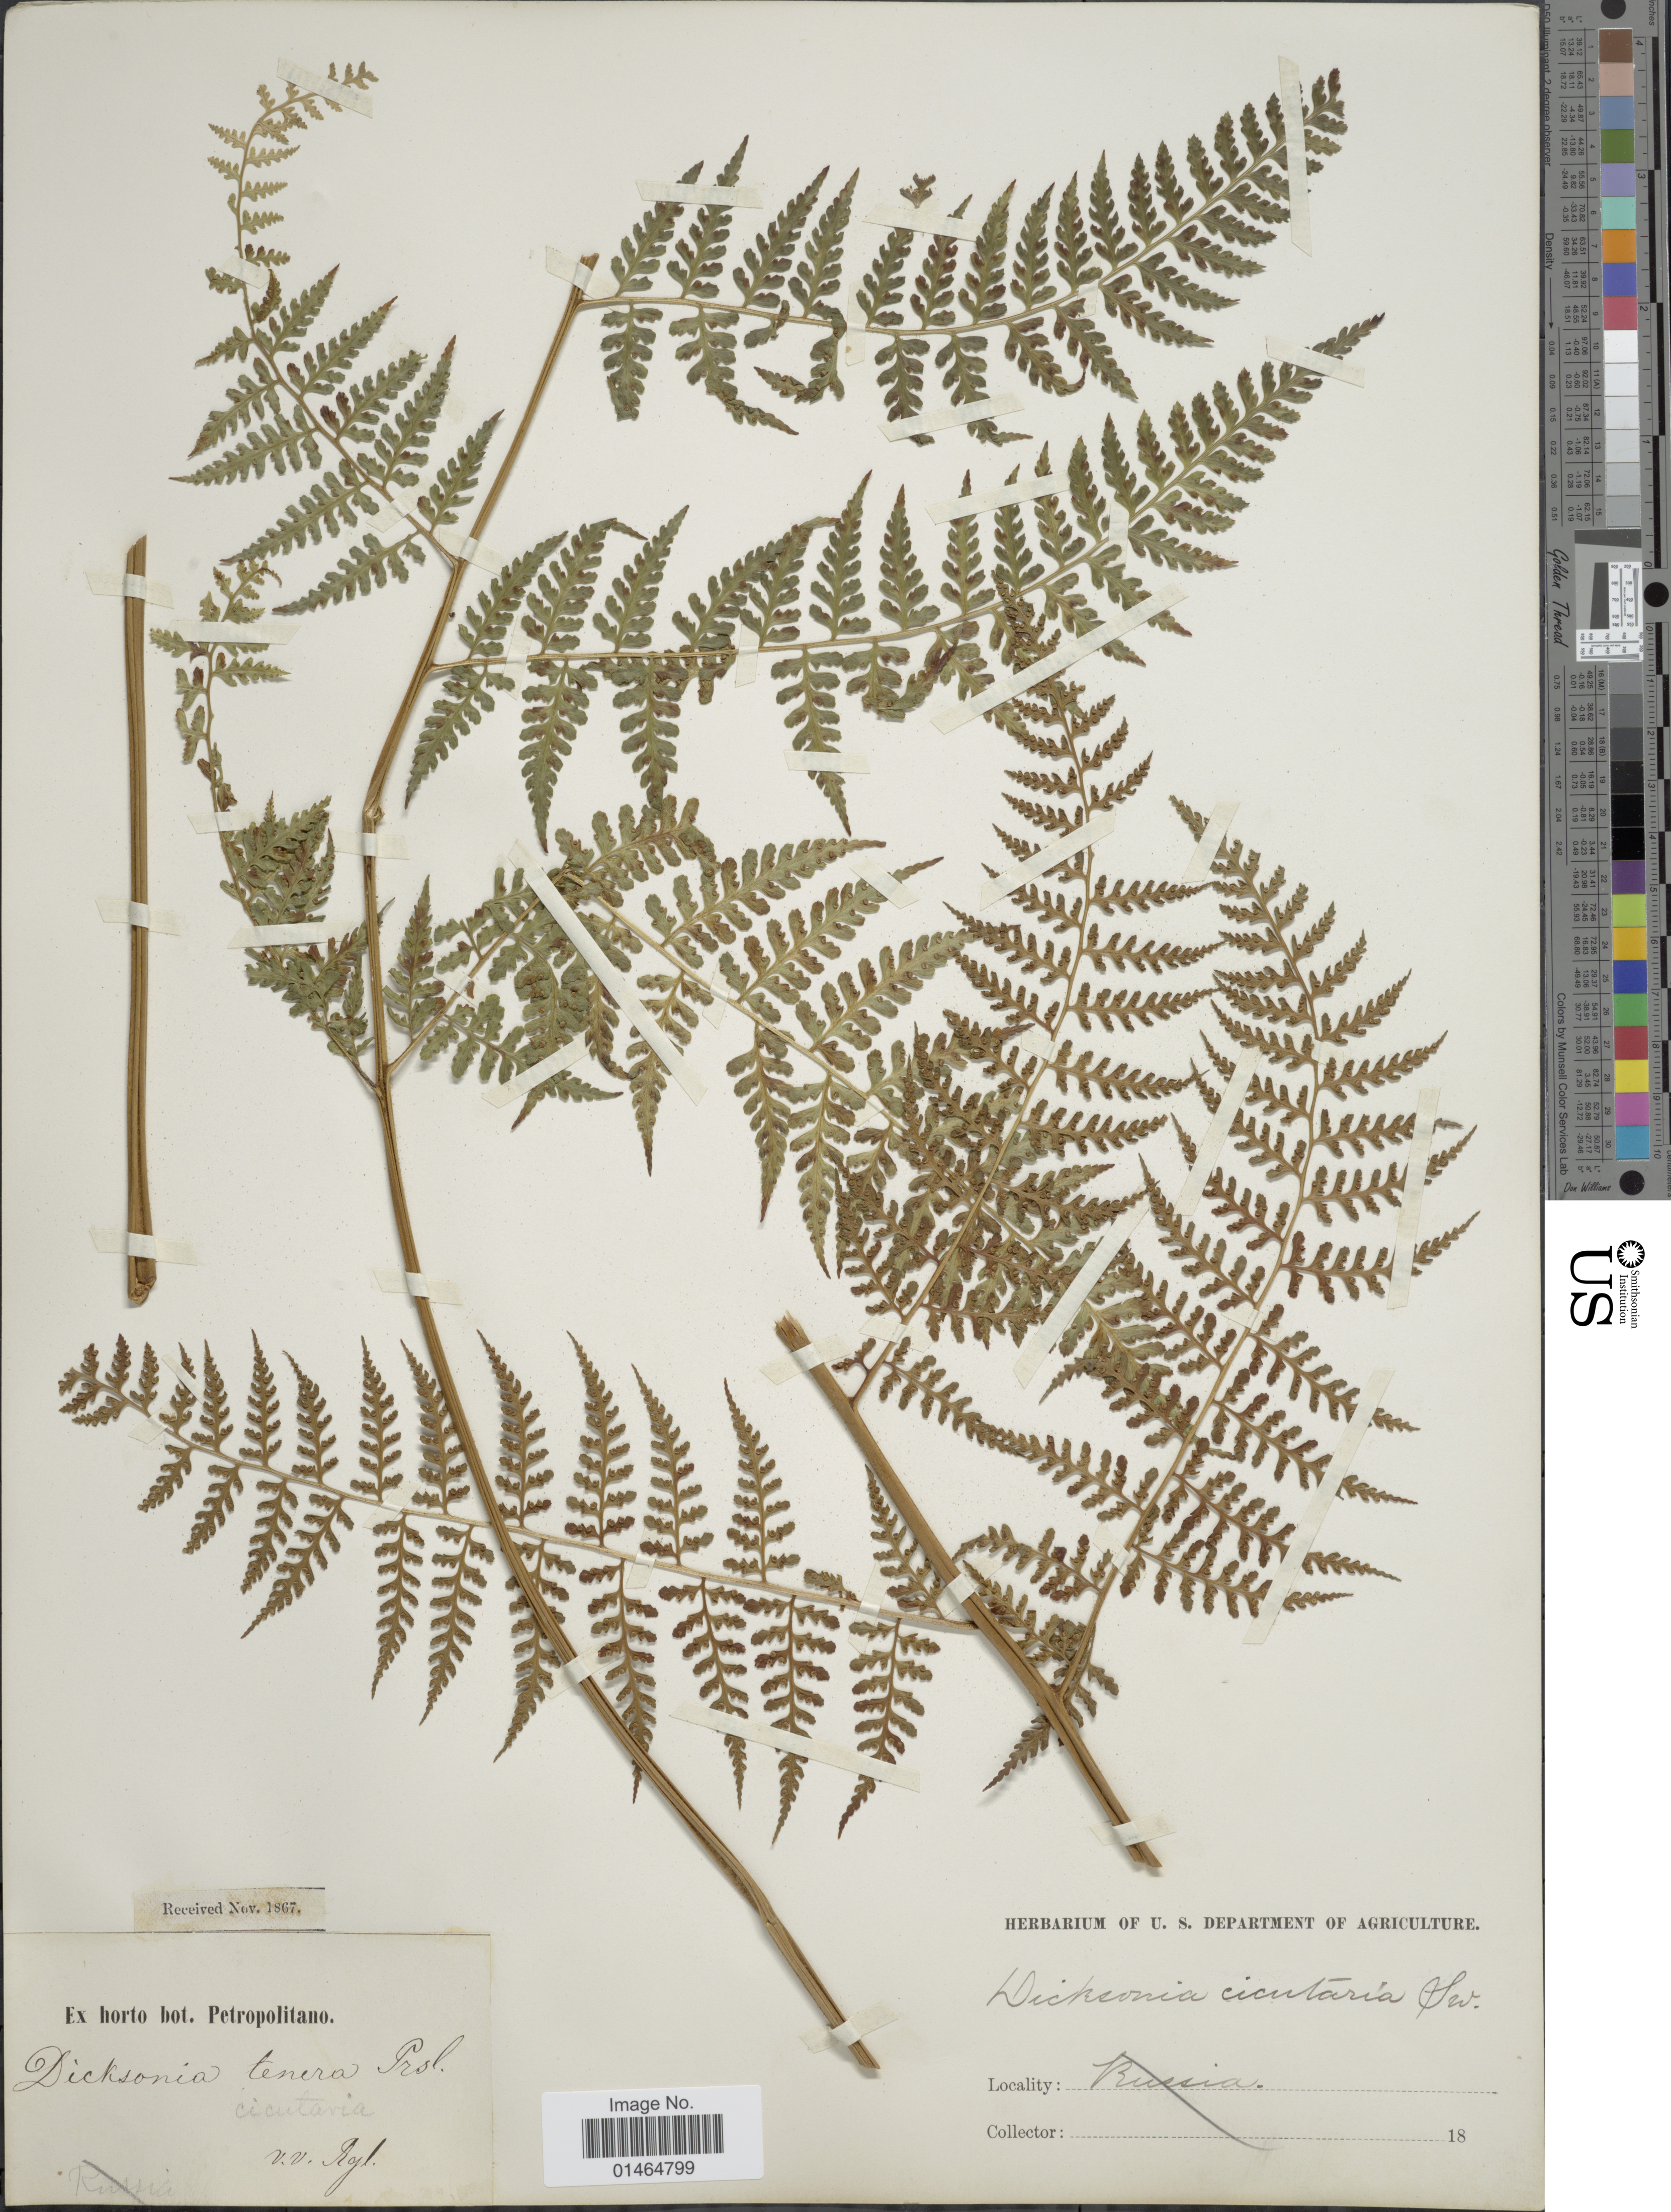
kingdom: Plantae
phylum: Tracheophyta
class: Polypodiopsida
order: Polypodiales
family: Dennstaedtiaceae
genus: Dennstaedtia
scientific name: Dennstaedtia globulifera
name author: (Poir.) Hieron.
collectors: U.S. Department of Agriculture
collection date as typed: Transcribed d/m/y: //18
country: Russian Federation